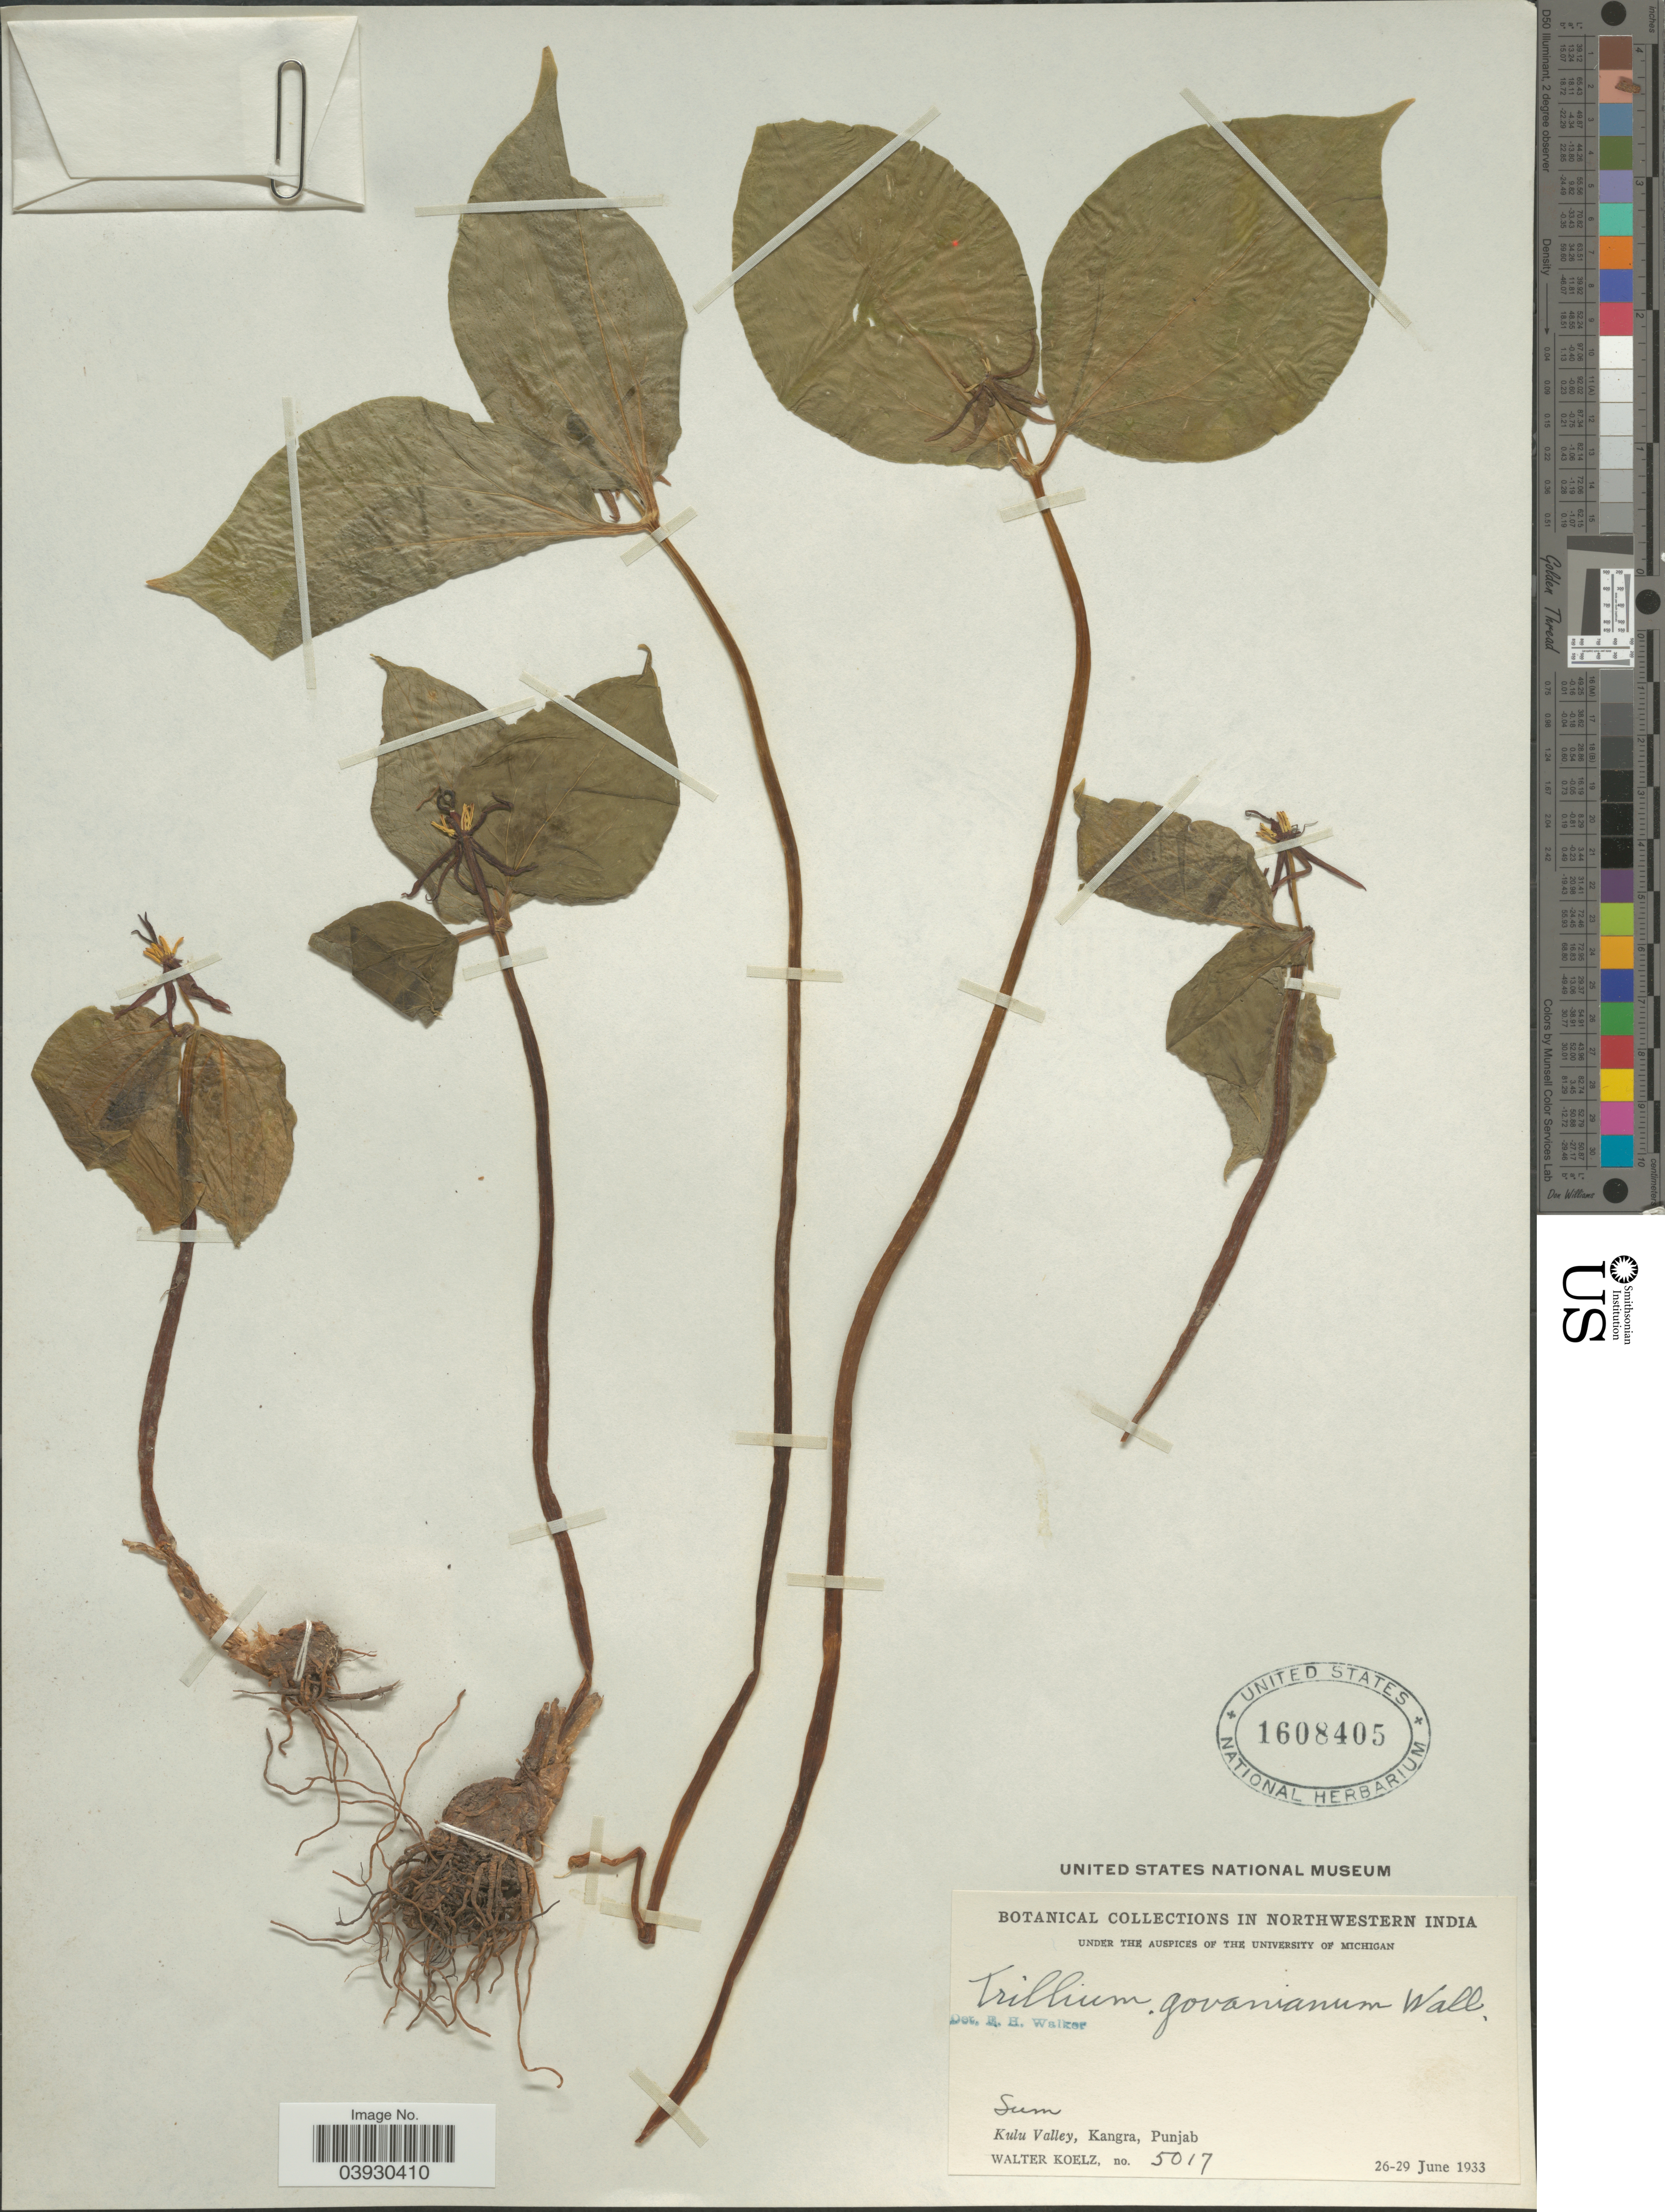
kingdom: Plantae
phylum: Tracheophyta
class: Liliopsida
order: Liliales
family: Melanthiaceae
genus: Trillium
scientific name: Trillium govanianum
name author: Wall. ex D. Don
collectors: W. N. Koelz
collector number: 5017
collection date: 1933-06-26/1933-06-29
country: India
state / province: Punjab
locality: Northwestern India. Sum. Kulu Valley, Kangra.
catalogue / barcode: US 1608405